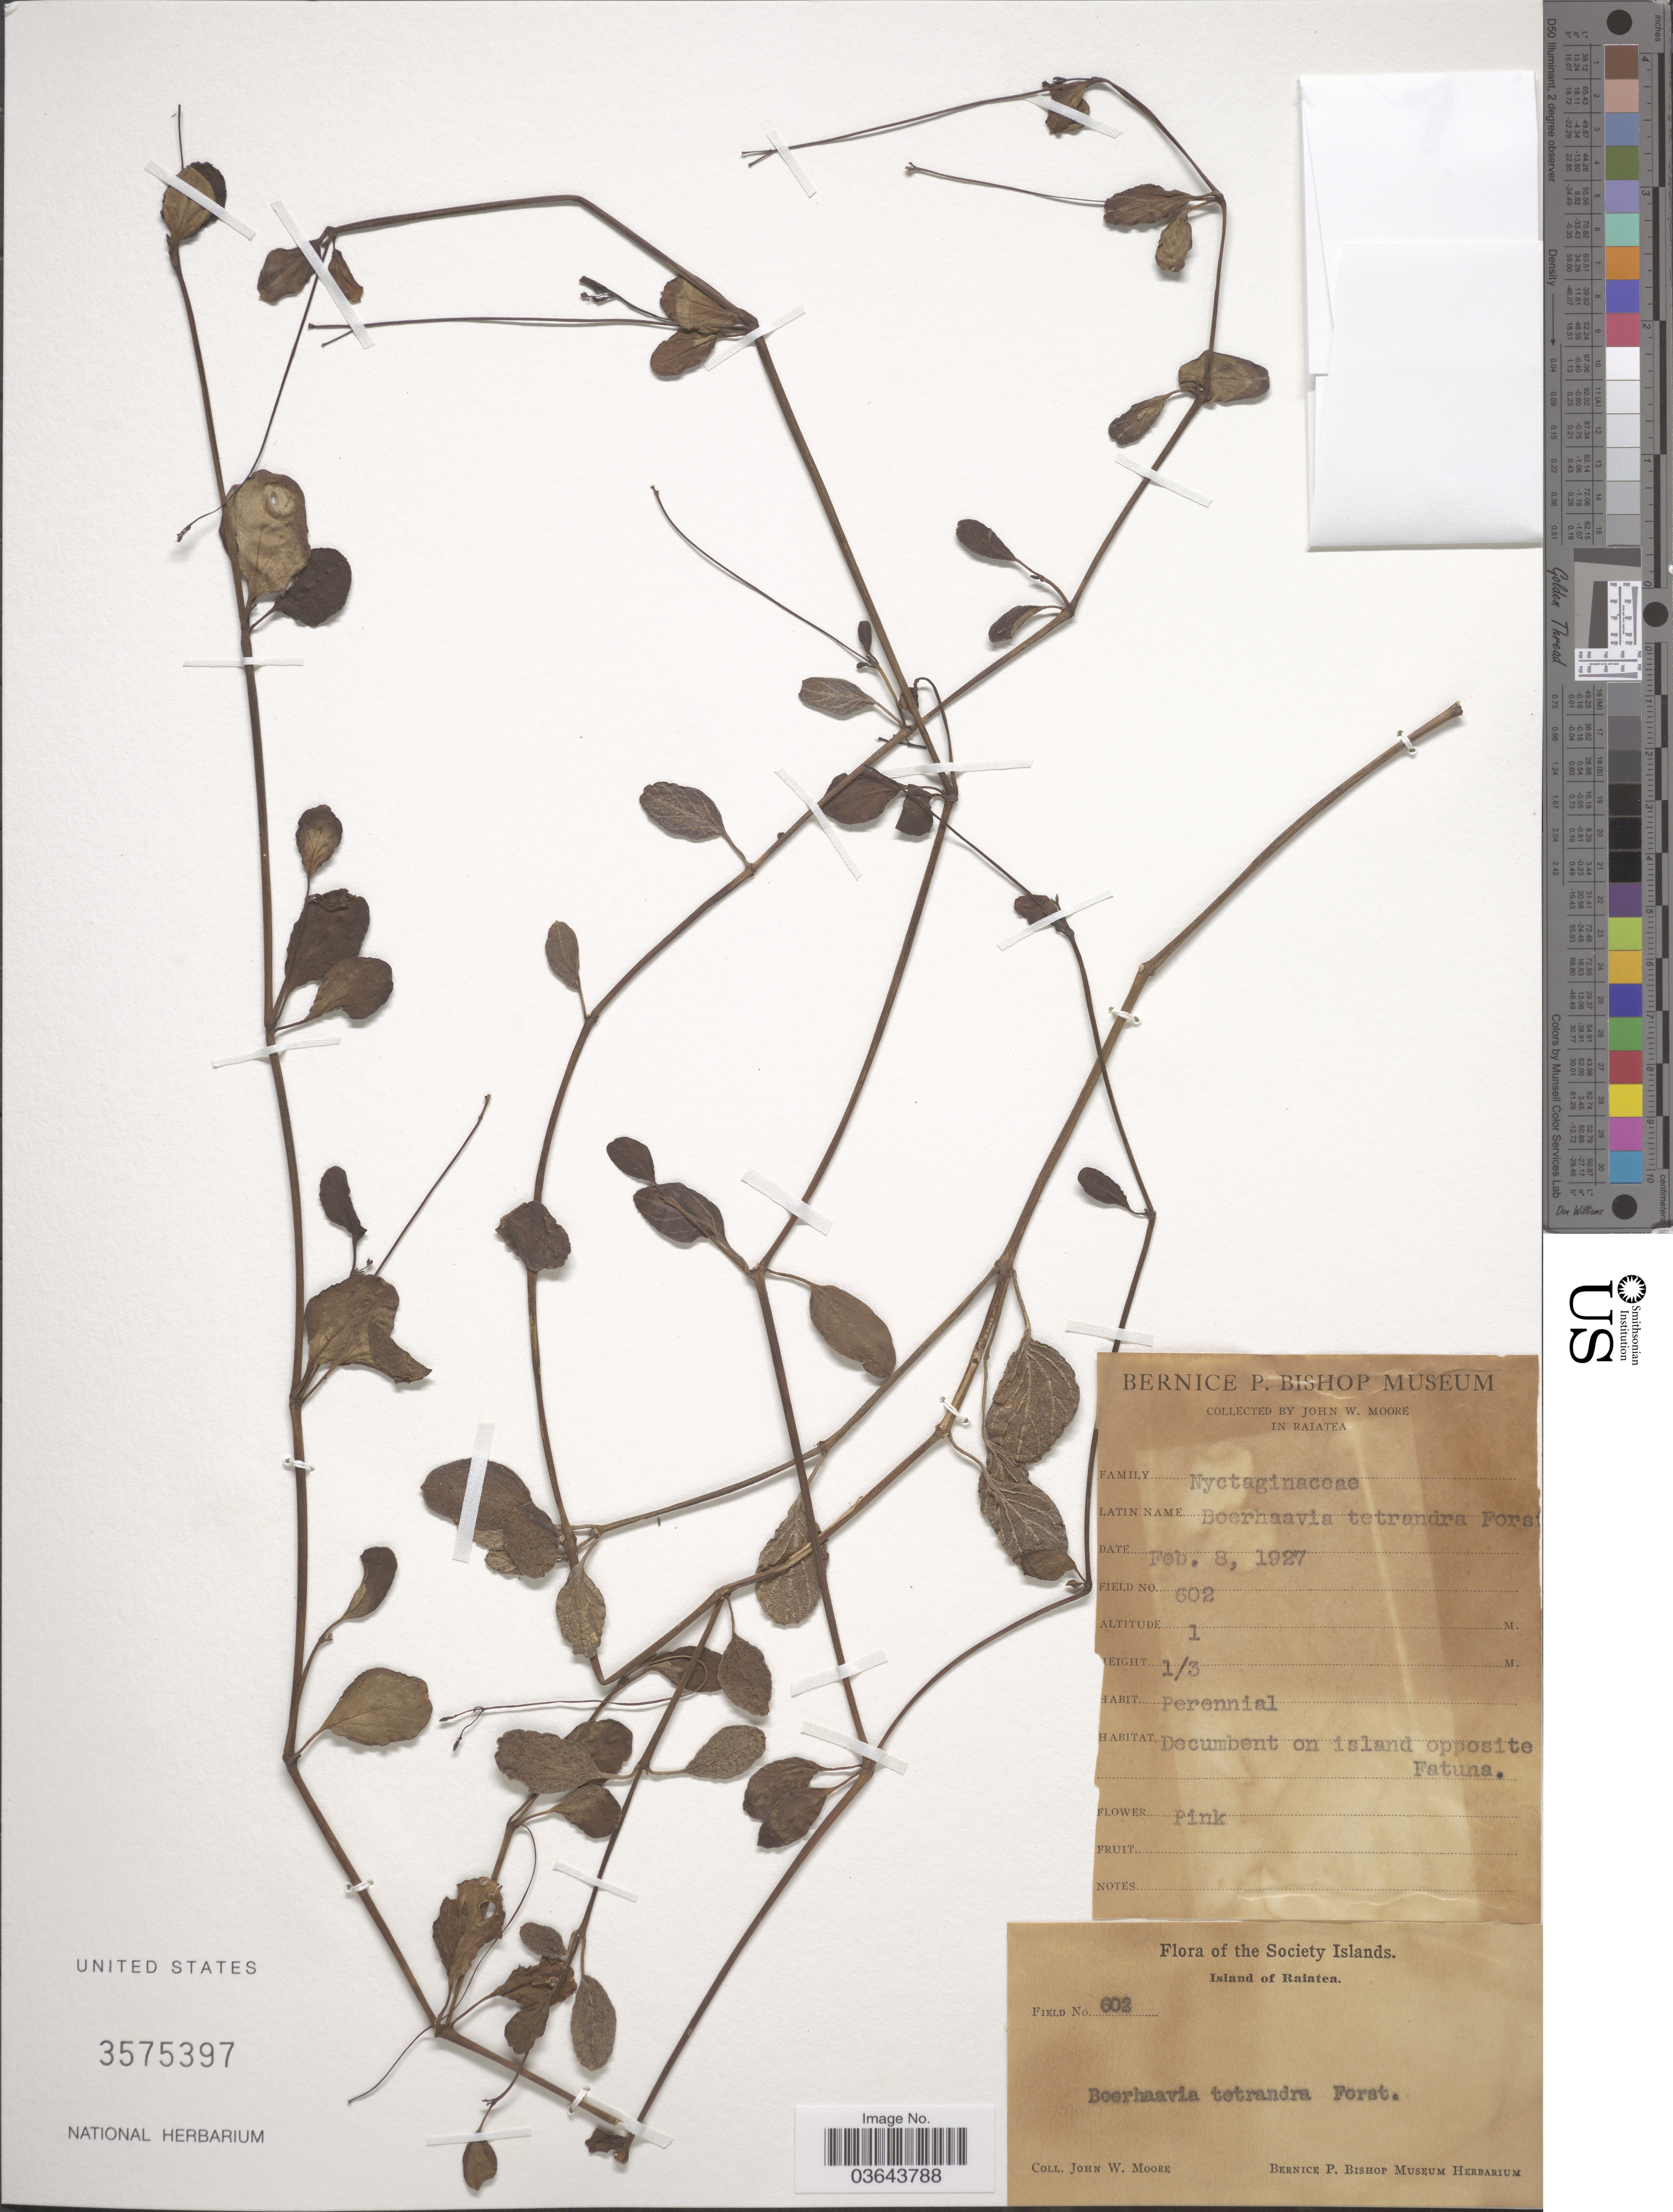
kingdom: Plantae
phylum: Tracheophyta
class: Magnoliopsida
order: Caryophyllales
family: Nyctaginaceae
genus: Boerhavia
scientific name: Boerhavia tetrandra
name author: G. Forst.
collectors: J. Moore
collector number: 602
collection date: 1927-02-08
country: French Polynesia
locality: The Society Islands. Island of Raiatea.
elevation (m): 1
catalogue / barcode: US 3575397